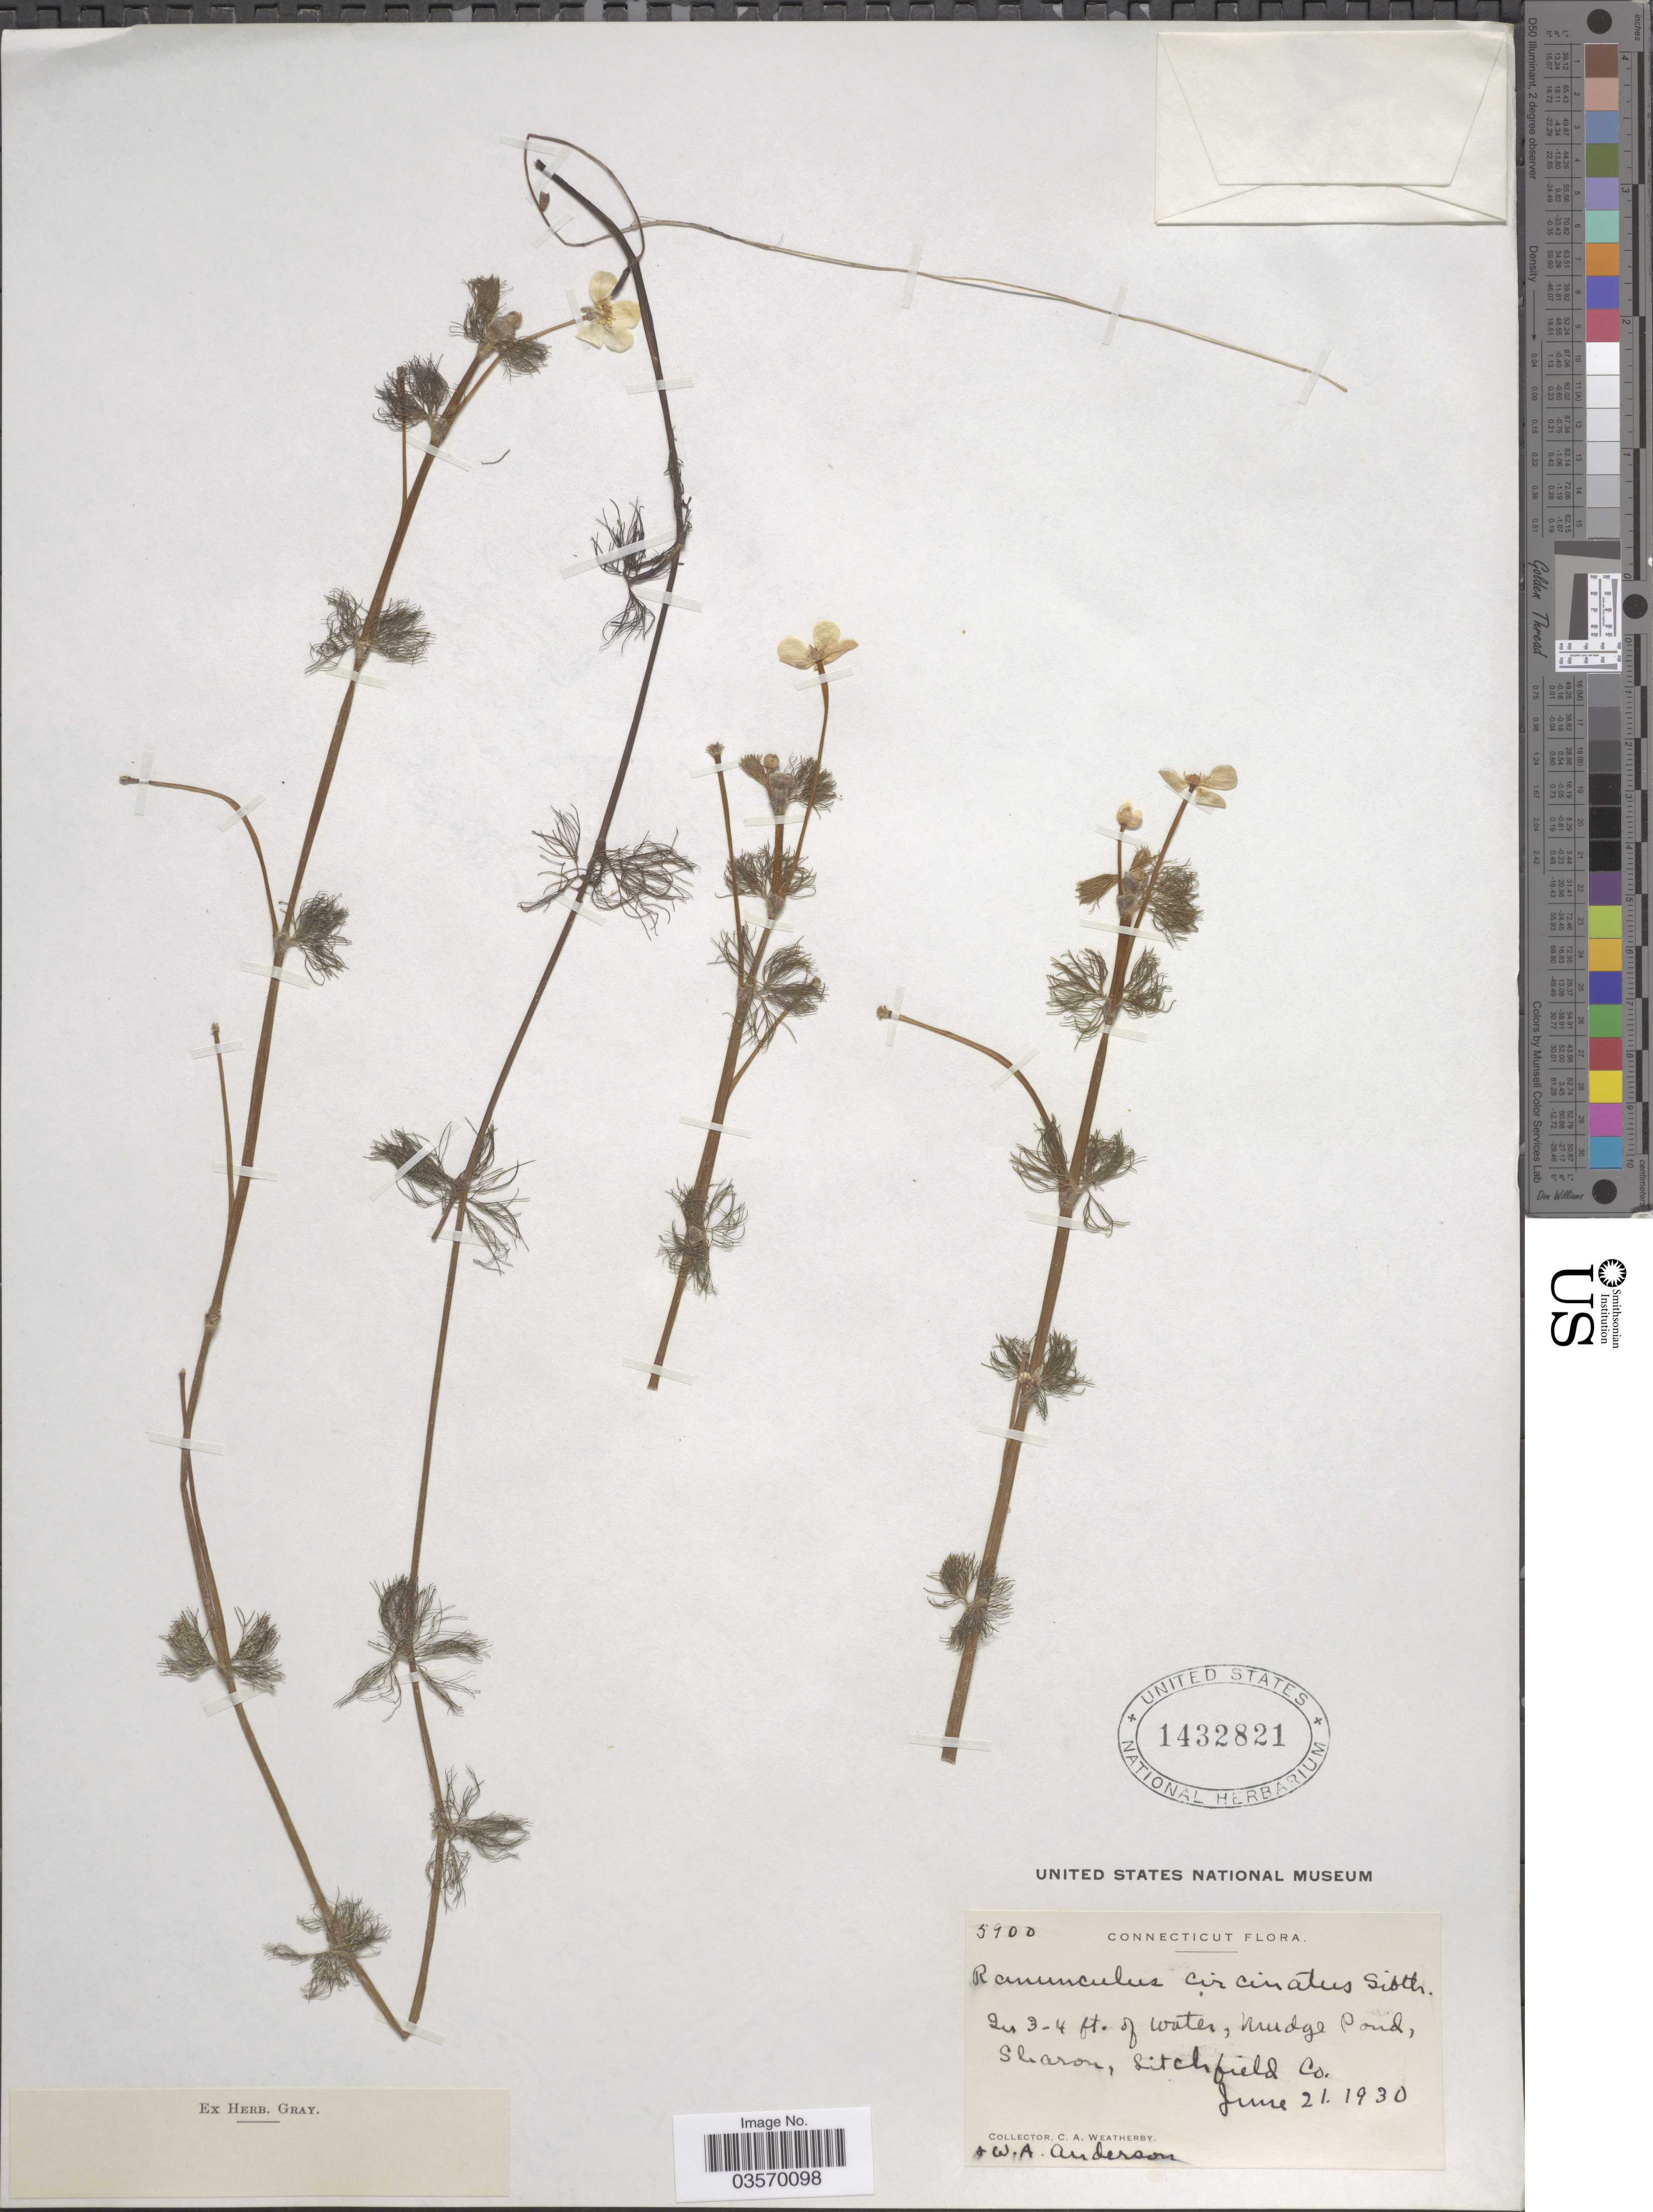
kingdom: Plantae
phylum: Tracheophyta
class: Magnoliopsida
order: Ranunculales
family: Ranunculaceae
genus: Ranunculus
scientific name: Ranunculus sp.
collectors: C. A. Weatherby & W. A. Anderson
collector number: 5900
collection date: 1930-06-21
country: United States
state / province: Connecticut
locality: Mudge Pond, Sharon, Litchfield Co.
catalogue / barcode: US 1432821